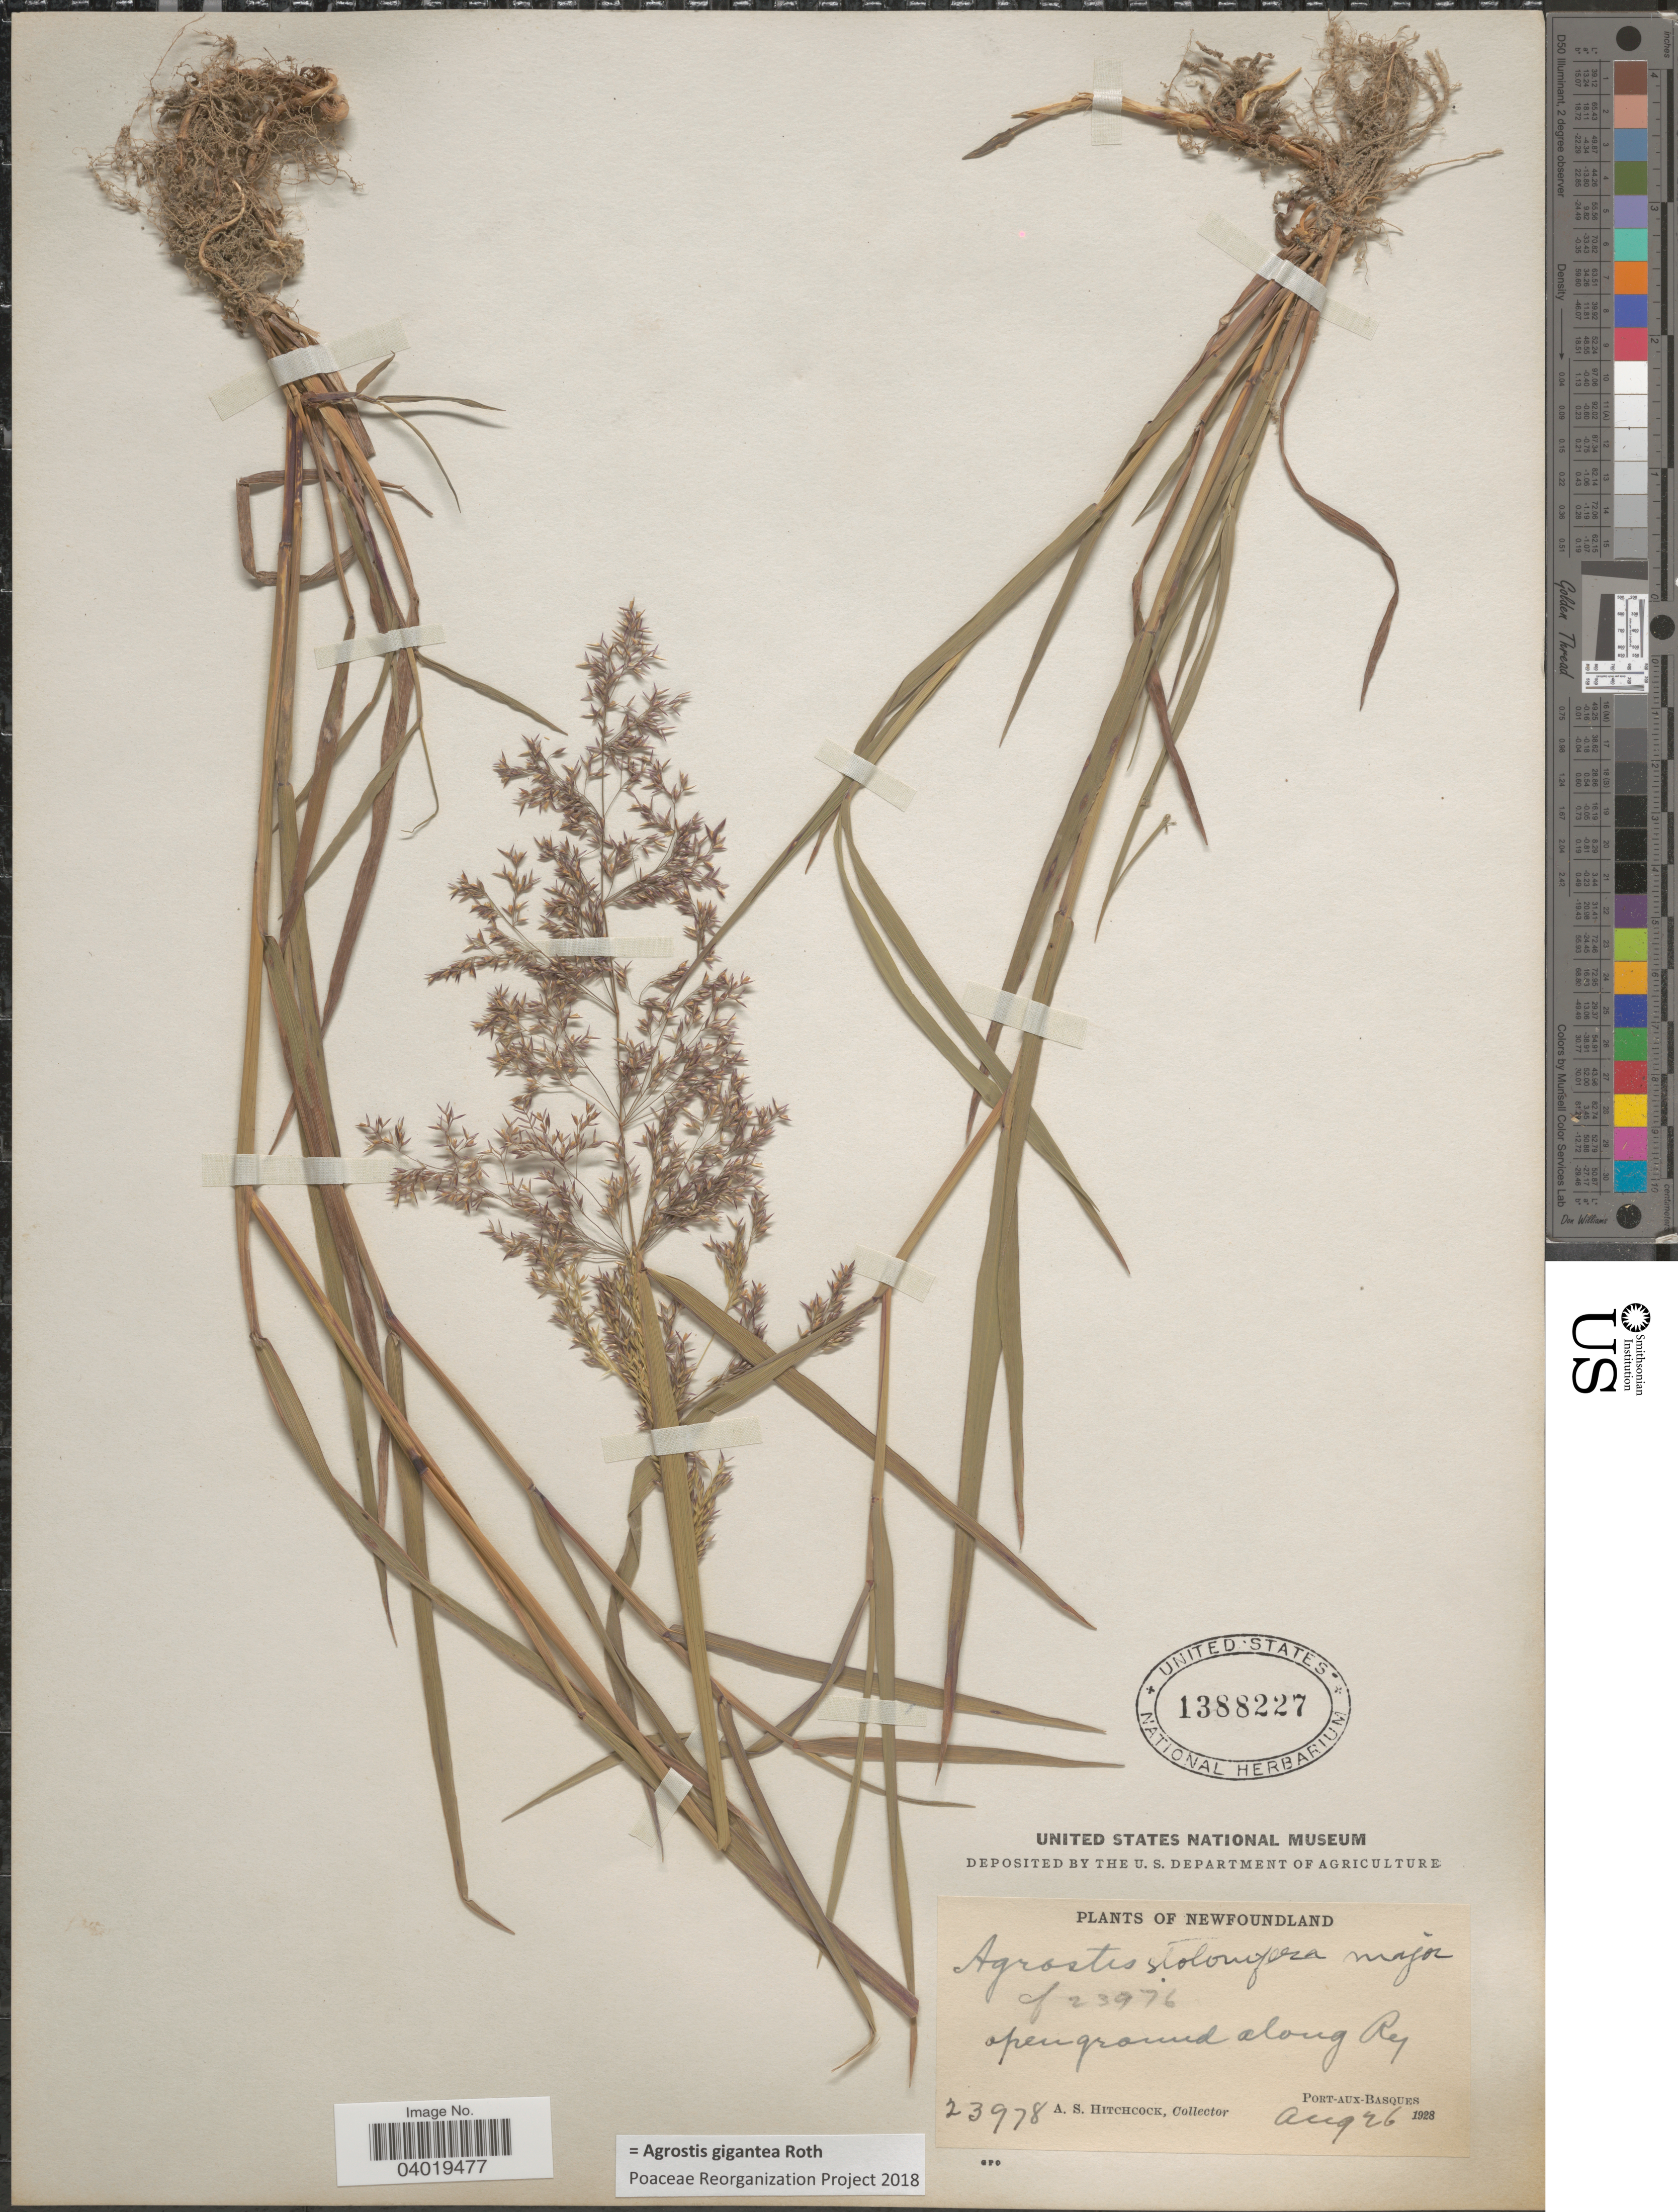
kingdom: Plantae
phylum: Tracheophyta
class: Liliopsida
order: Poales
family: Poaceae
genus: Agrostis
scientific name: Agrostis gigantea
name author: Roth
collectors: A. S. Hitchcock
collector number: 23978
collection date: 1928-08-26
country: Canada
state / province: Newfoundland and Labrador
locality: Open ground along Ry. Port-aux-Basques.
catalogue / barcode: US 1388227